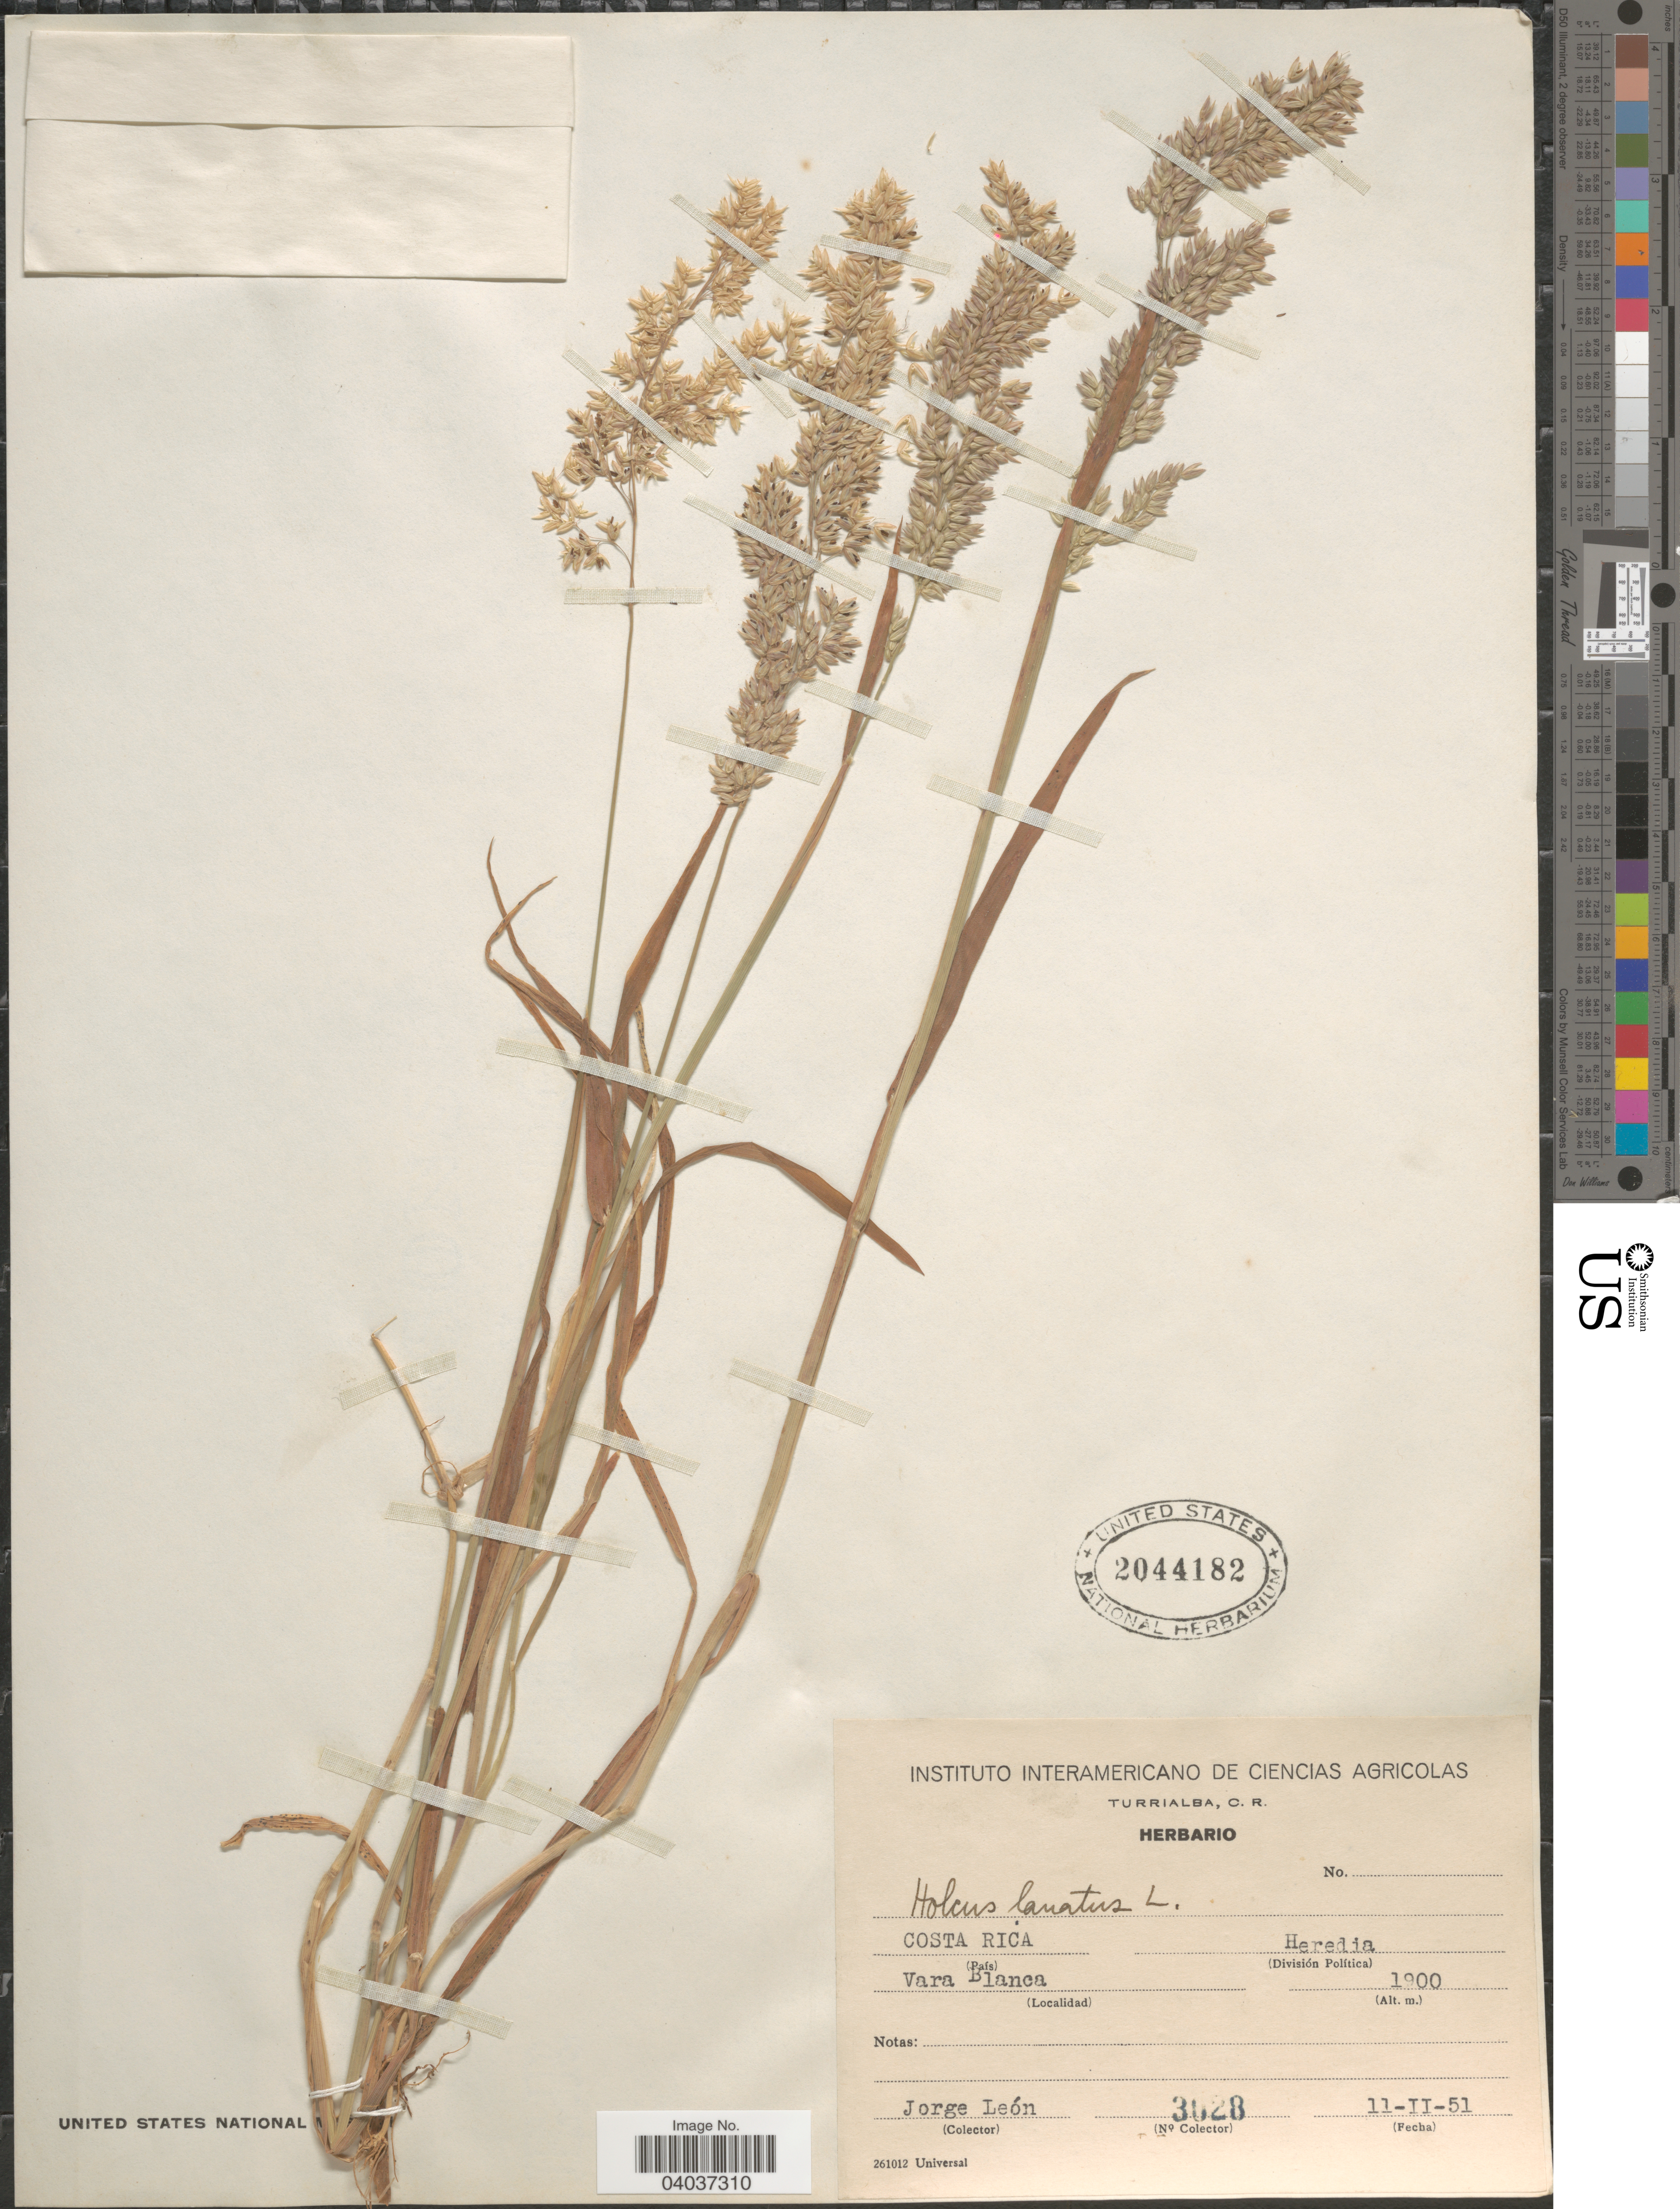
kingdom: Plantae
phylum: Tracheophyta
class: Liliopsida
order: Poales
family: Poaceae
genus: Holcus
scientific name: Holcus lanatus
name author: L.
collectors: J. León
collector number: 3628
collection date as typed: Transcribed d/m/y: 11/2/51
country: Costa Rica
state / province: Heredia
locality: Vara Blanca.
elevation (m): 1900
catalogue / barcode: US 2044182